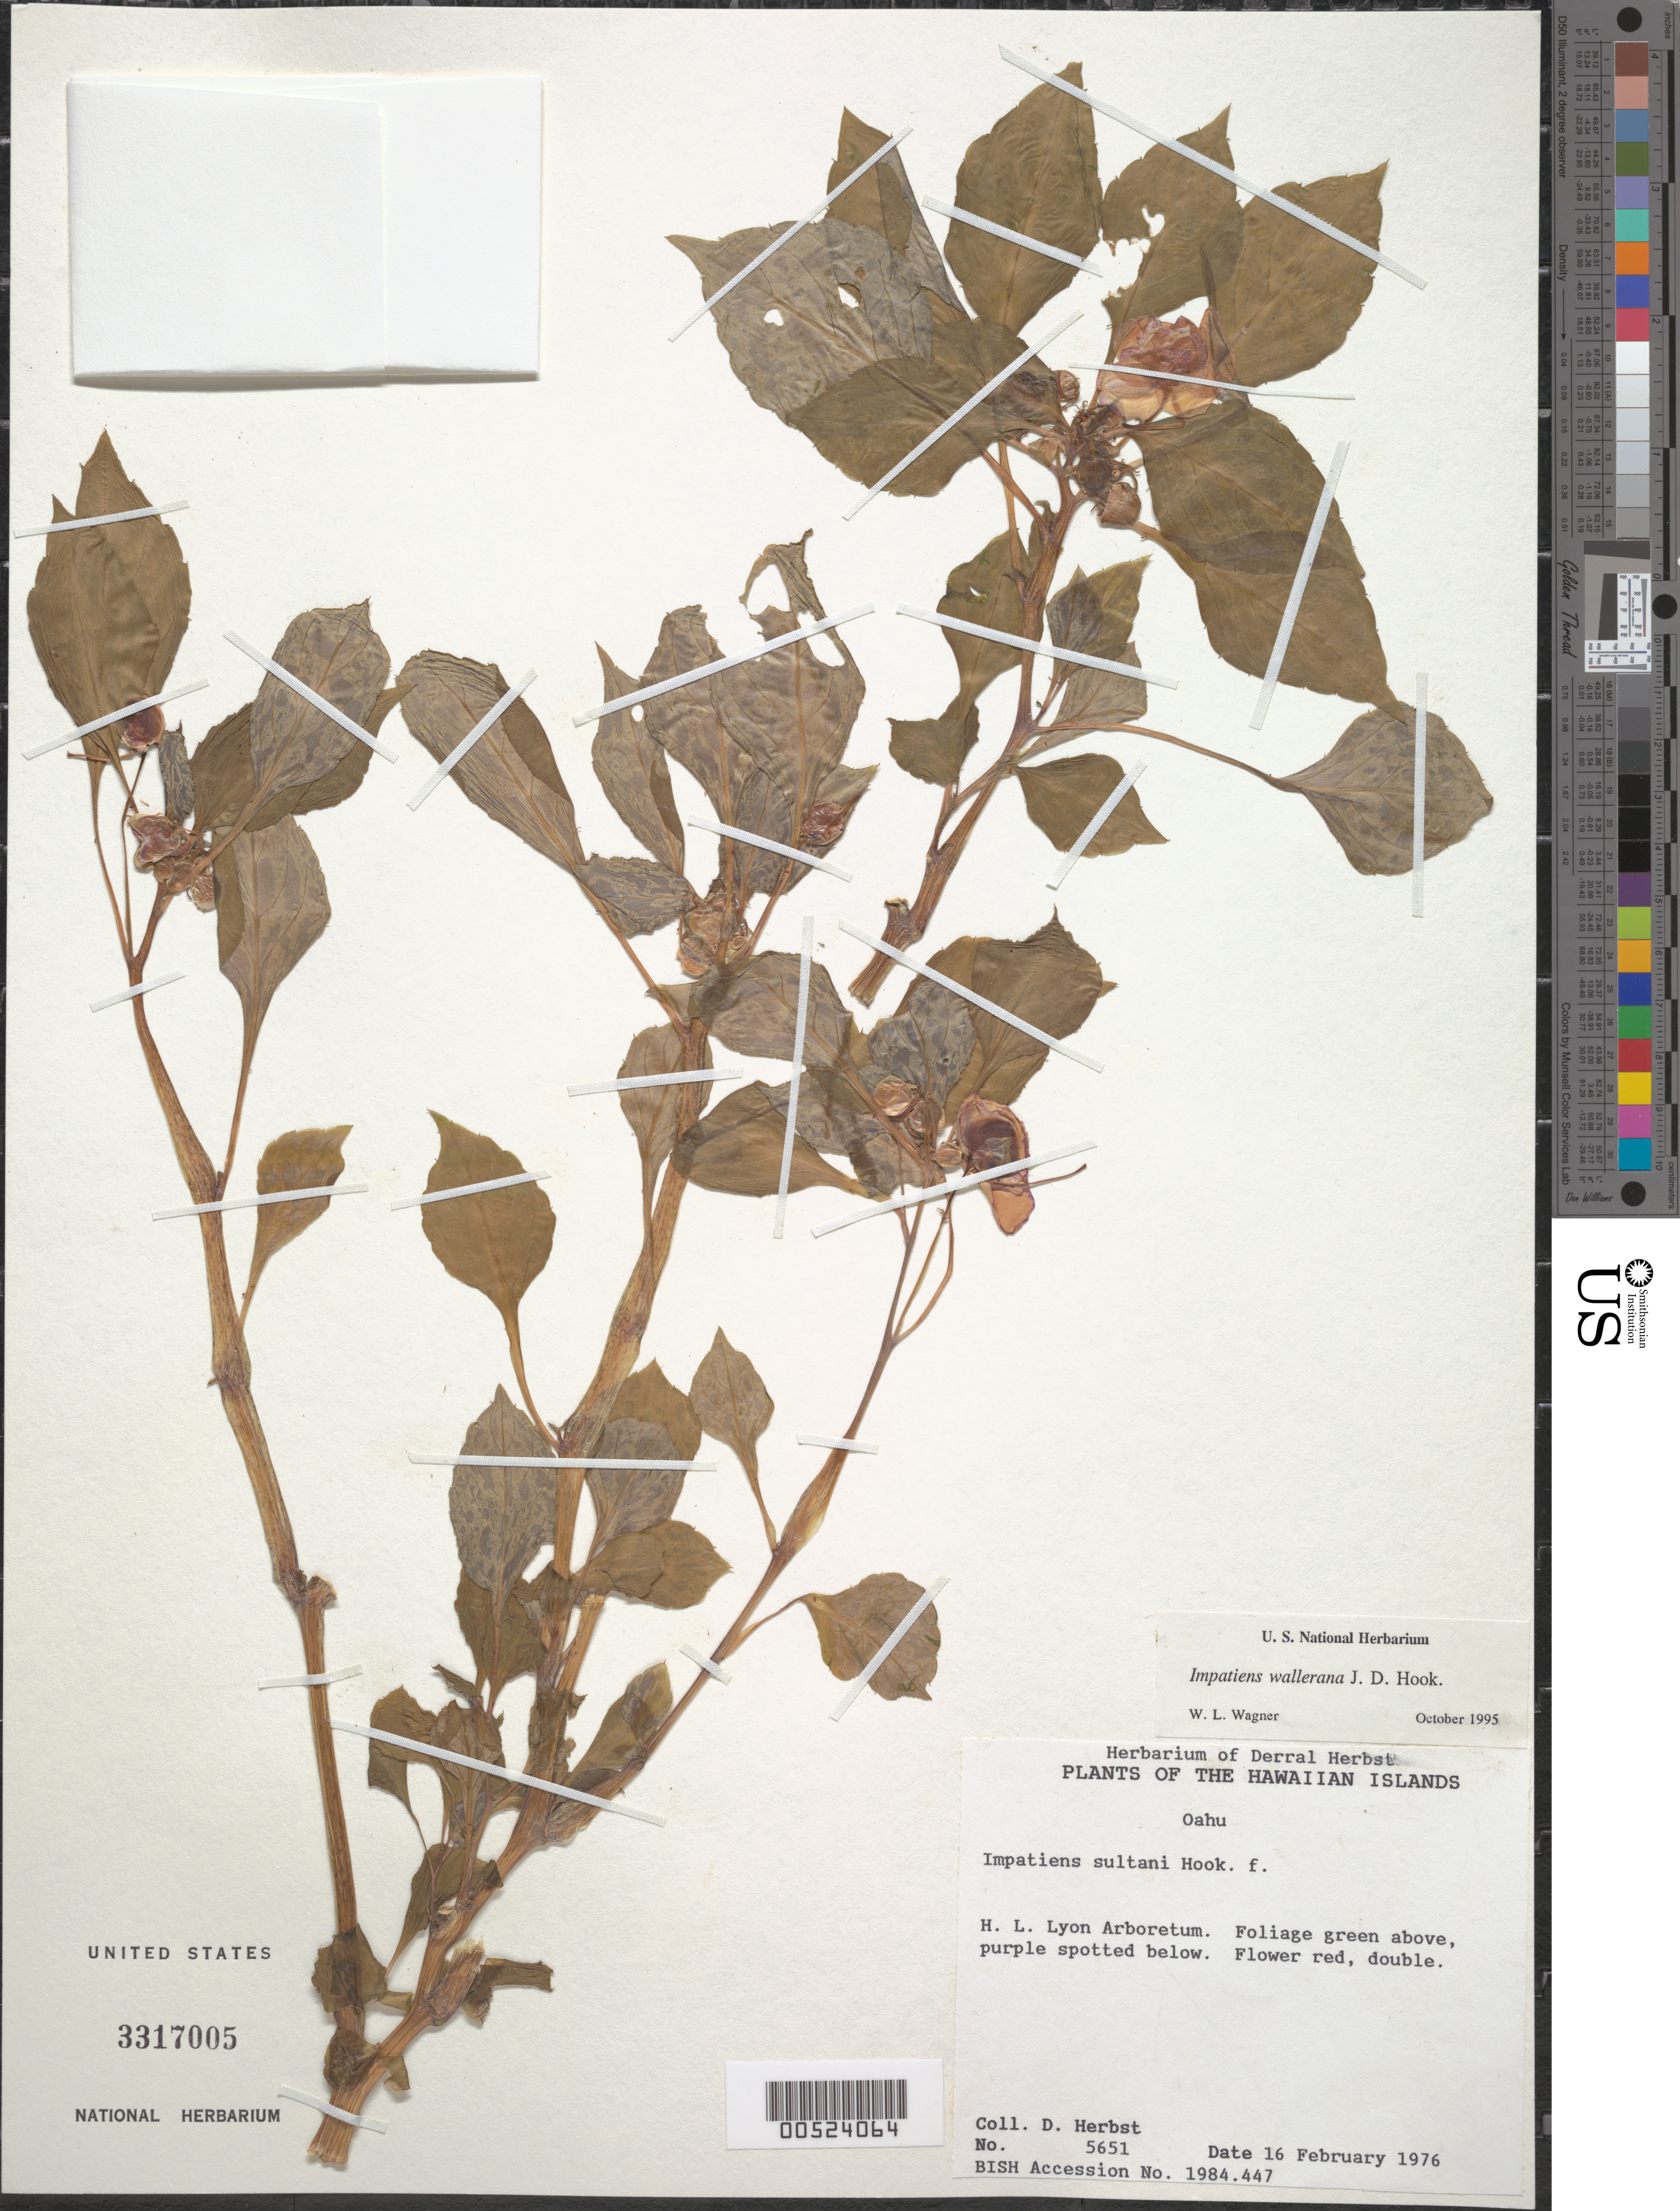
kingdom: Plantae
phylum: Tracheophyta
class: Magnoliopsida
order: Ericales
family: Balsaminaceae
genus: Impatiens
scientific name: Impatiens walleriana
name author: Hook. f.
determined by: Wagner, W. L., (BOT), Smithsonian Institution - National Museum of Natural History (UNITED STATES)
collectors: D. R. Herbst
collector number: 5651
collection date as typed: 16 Feb 1976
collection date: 1976-02-16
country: United States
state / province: Hawaii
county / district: Honolulu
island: Oahu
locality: H.L. Lyon Arboretum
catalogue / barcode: US 3317005